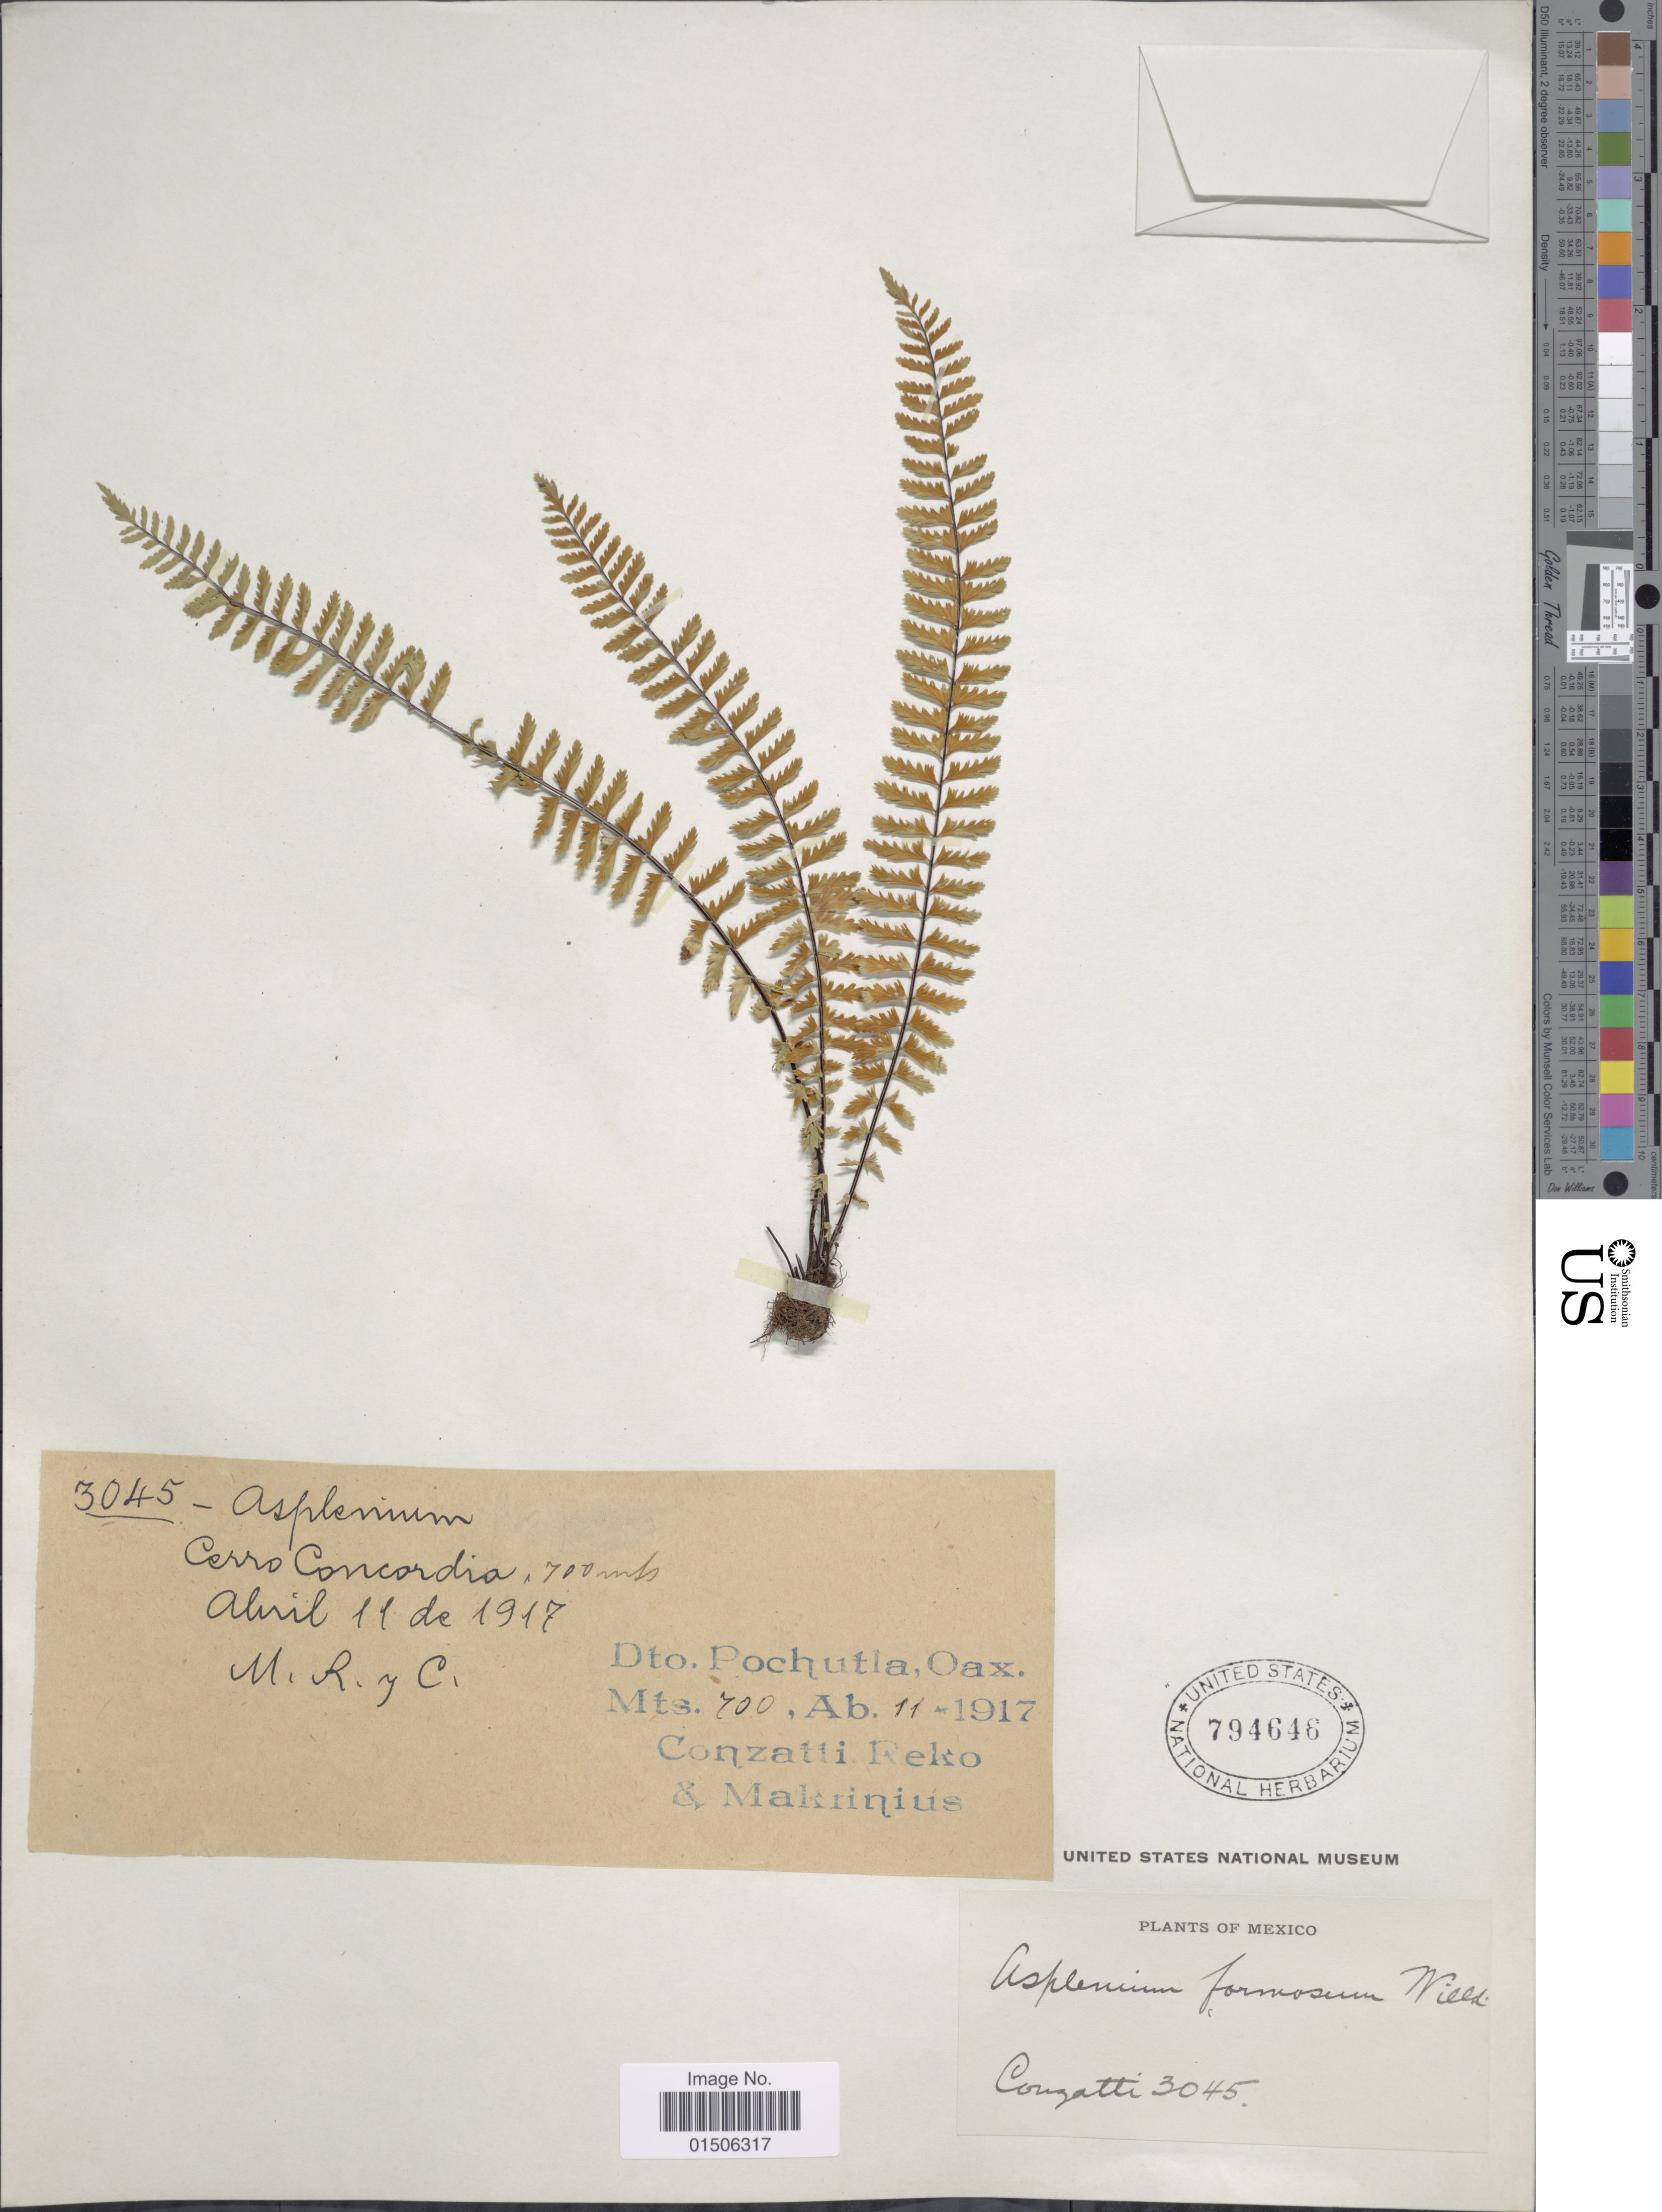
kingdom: Plantae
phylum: Tracheophyta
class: Polypodiopsida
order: Polypodiales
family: Aspleniaceae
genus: Asplenium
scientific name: Asplenium formosum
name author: Willd.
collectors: Conzatti, --, -. Reko & -. Makrinius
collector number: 3045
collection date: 1917-04-11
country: Mexico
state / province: Oaxaca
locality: Cerro Concordia, Dto Pochutla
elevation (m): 700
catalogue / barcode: US 794648